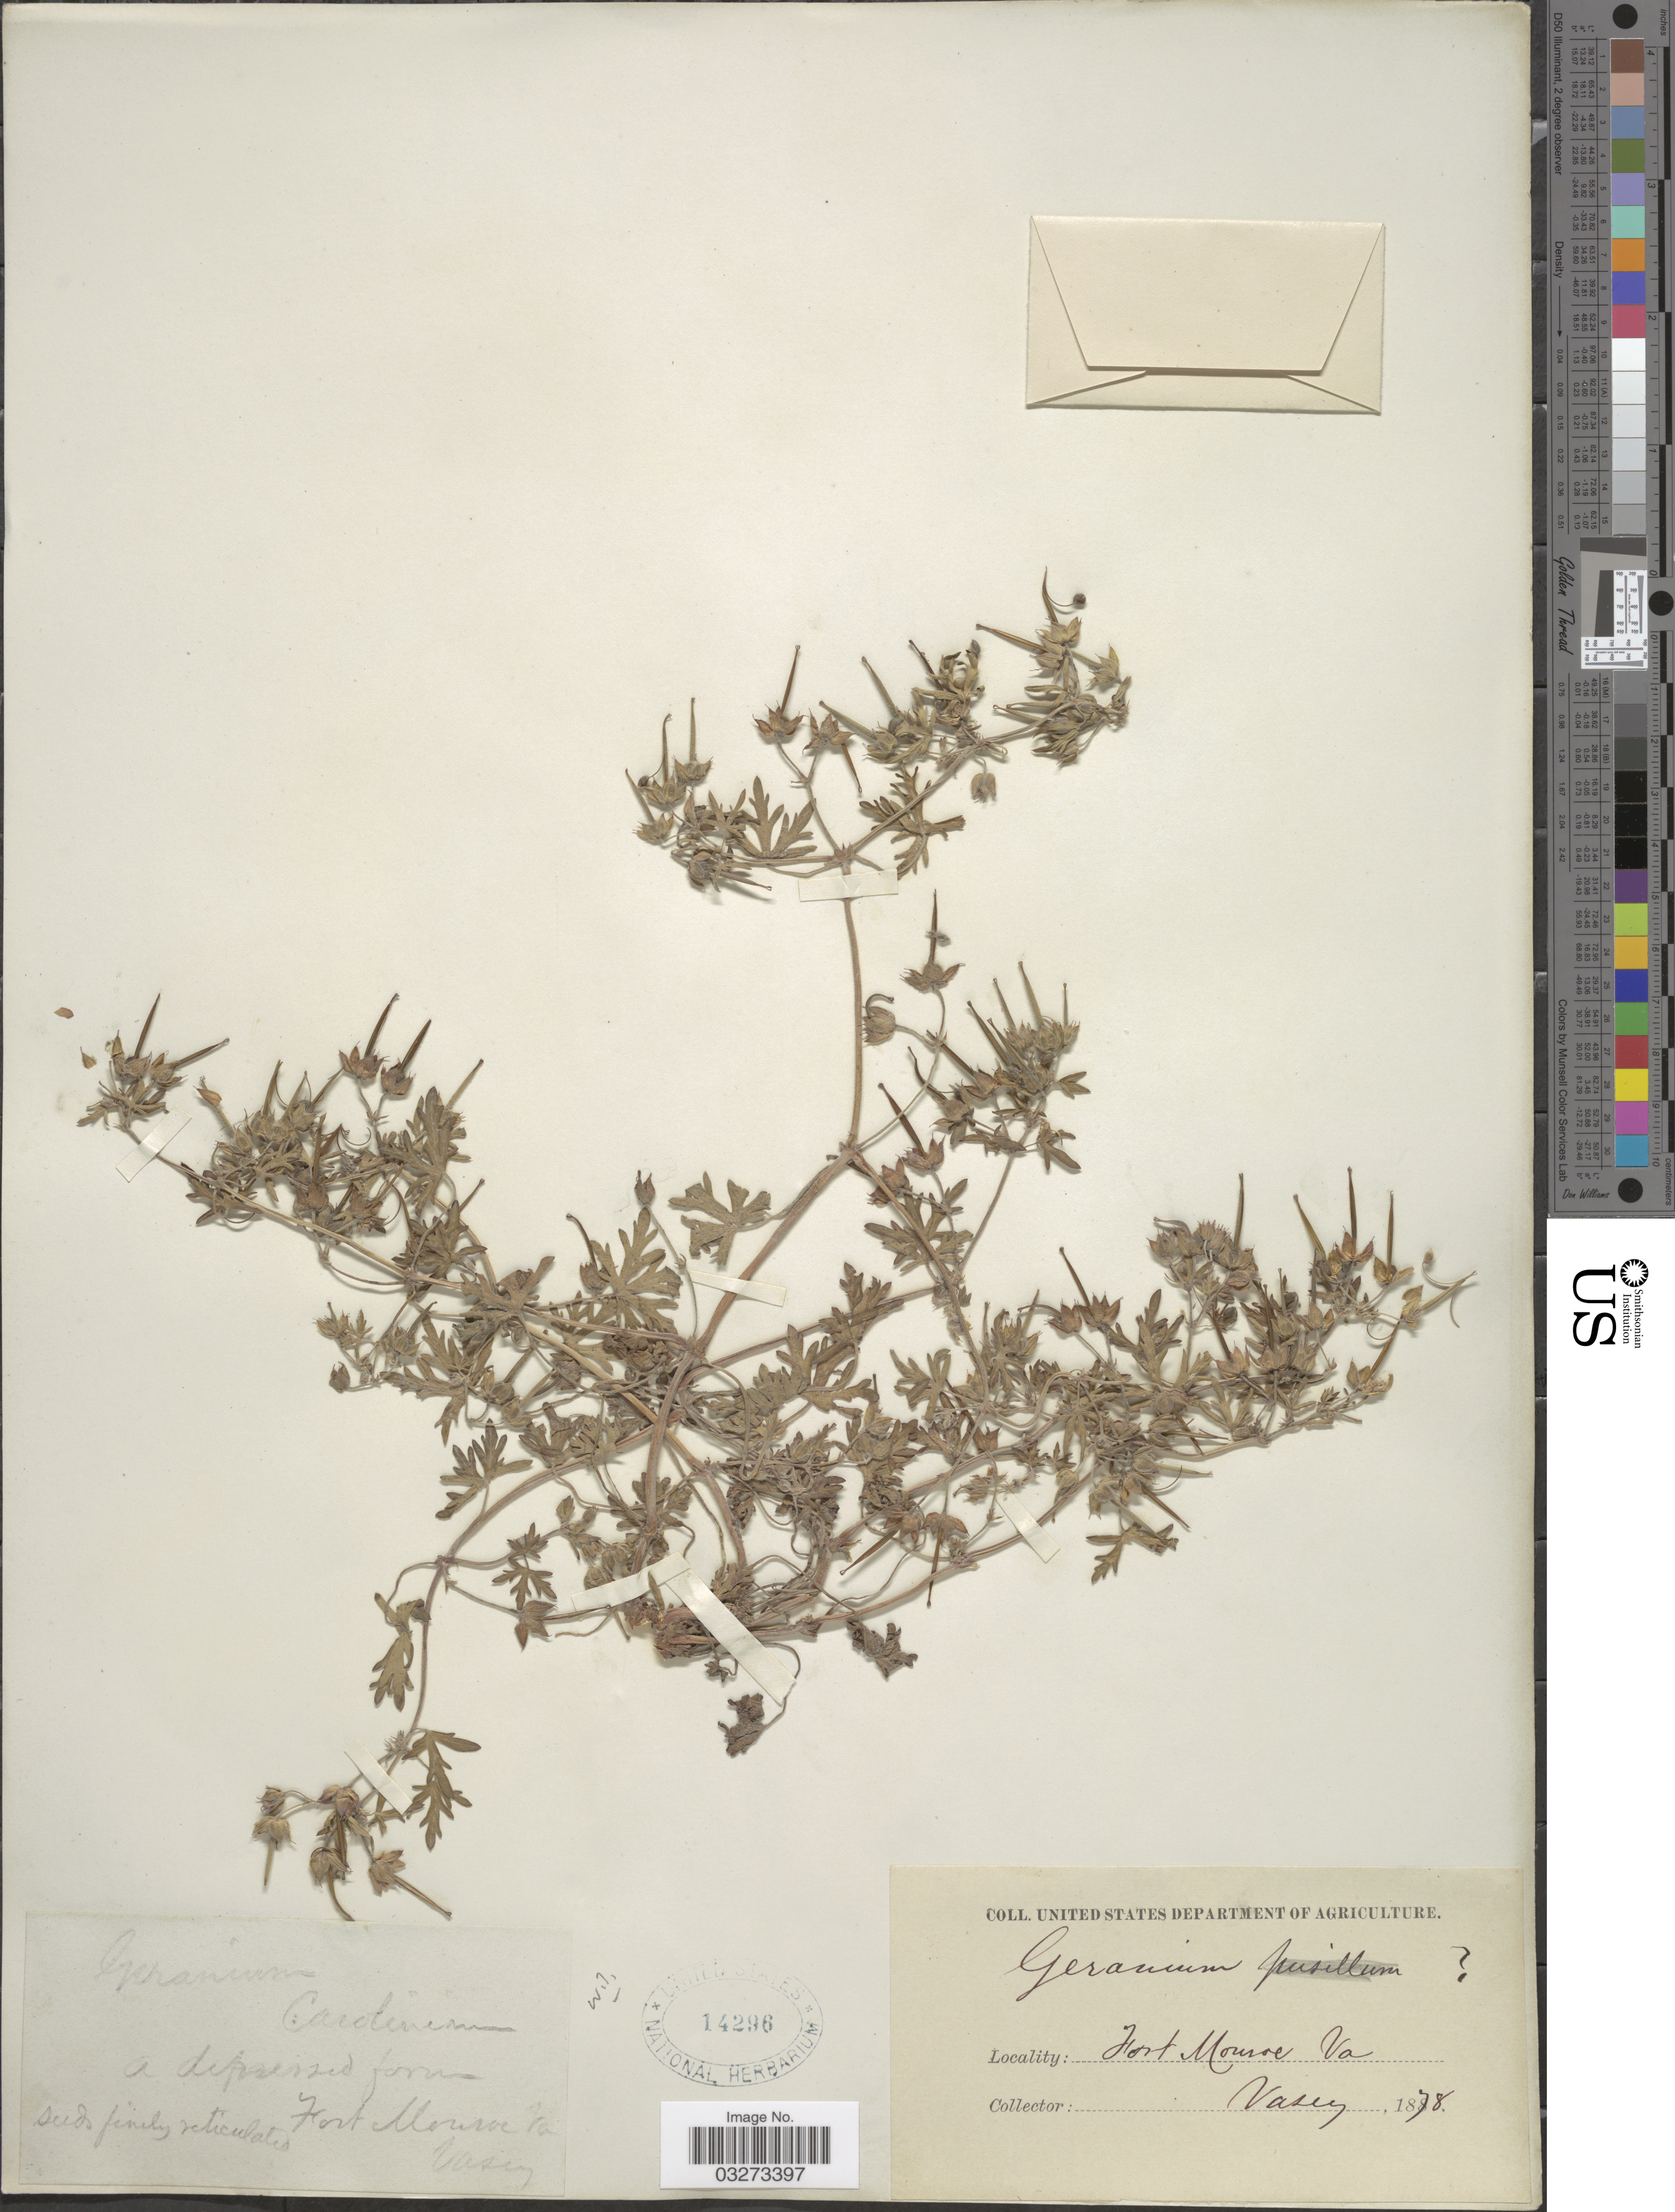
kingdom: Plantae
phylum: Tracheophyta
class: Magnoliopsida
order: Geraniales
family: Geraniaceae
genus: Geranium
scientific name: Geranium carolinianum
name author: L.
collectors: Vasey, --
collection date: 1878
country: United States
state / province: Virginia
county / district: City of Hampton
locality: Fort Monroe.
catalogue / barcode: US 14296